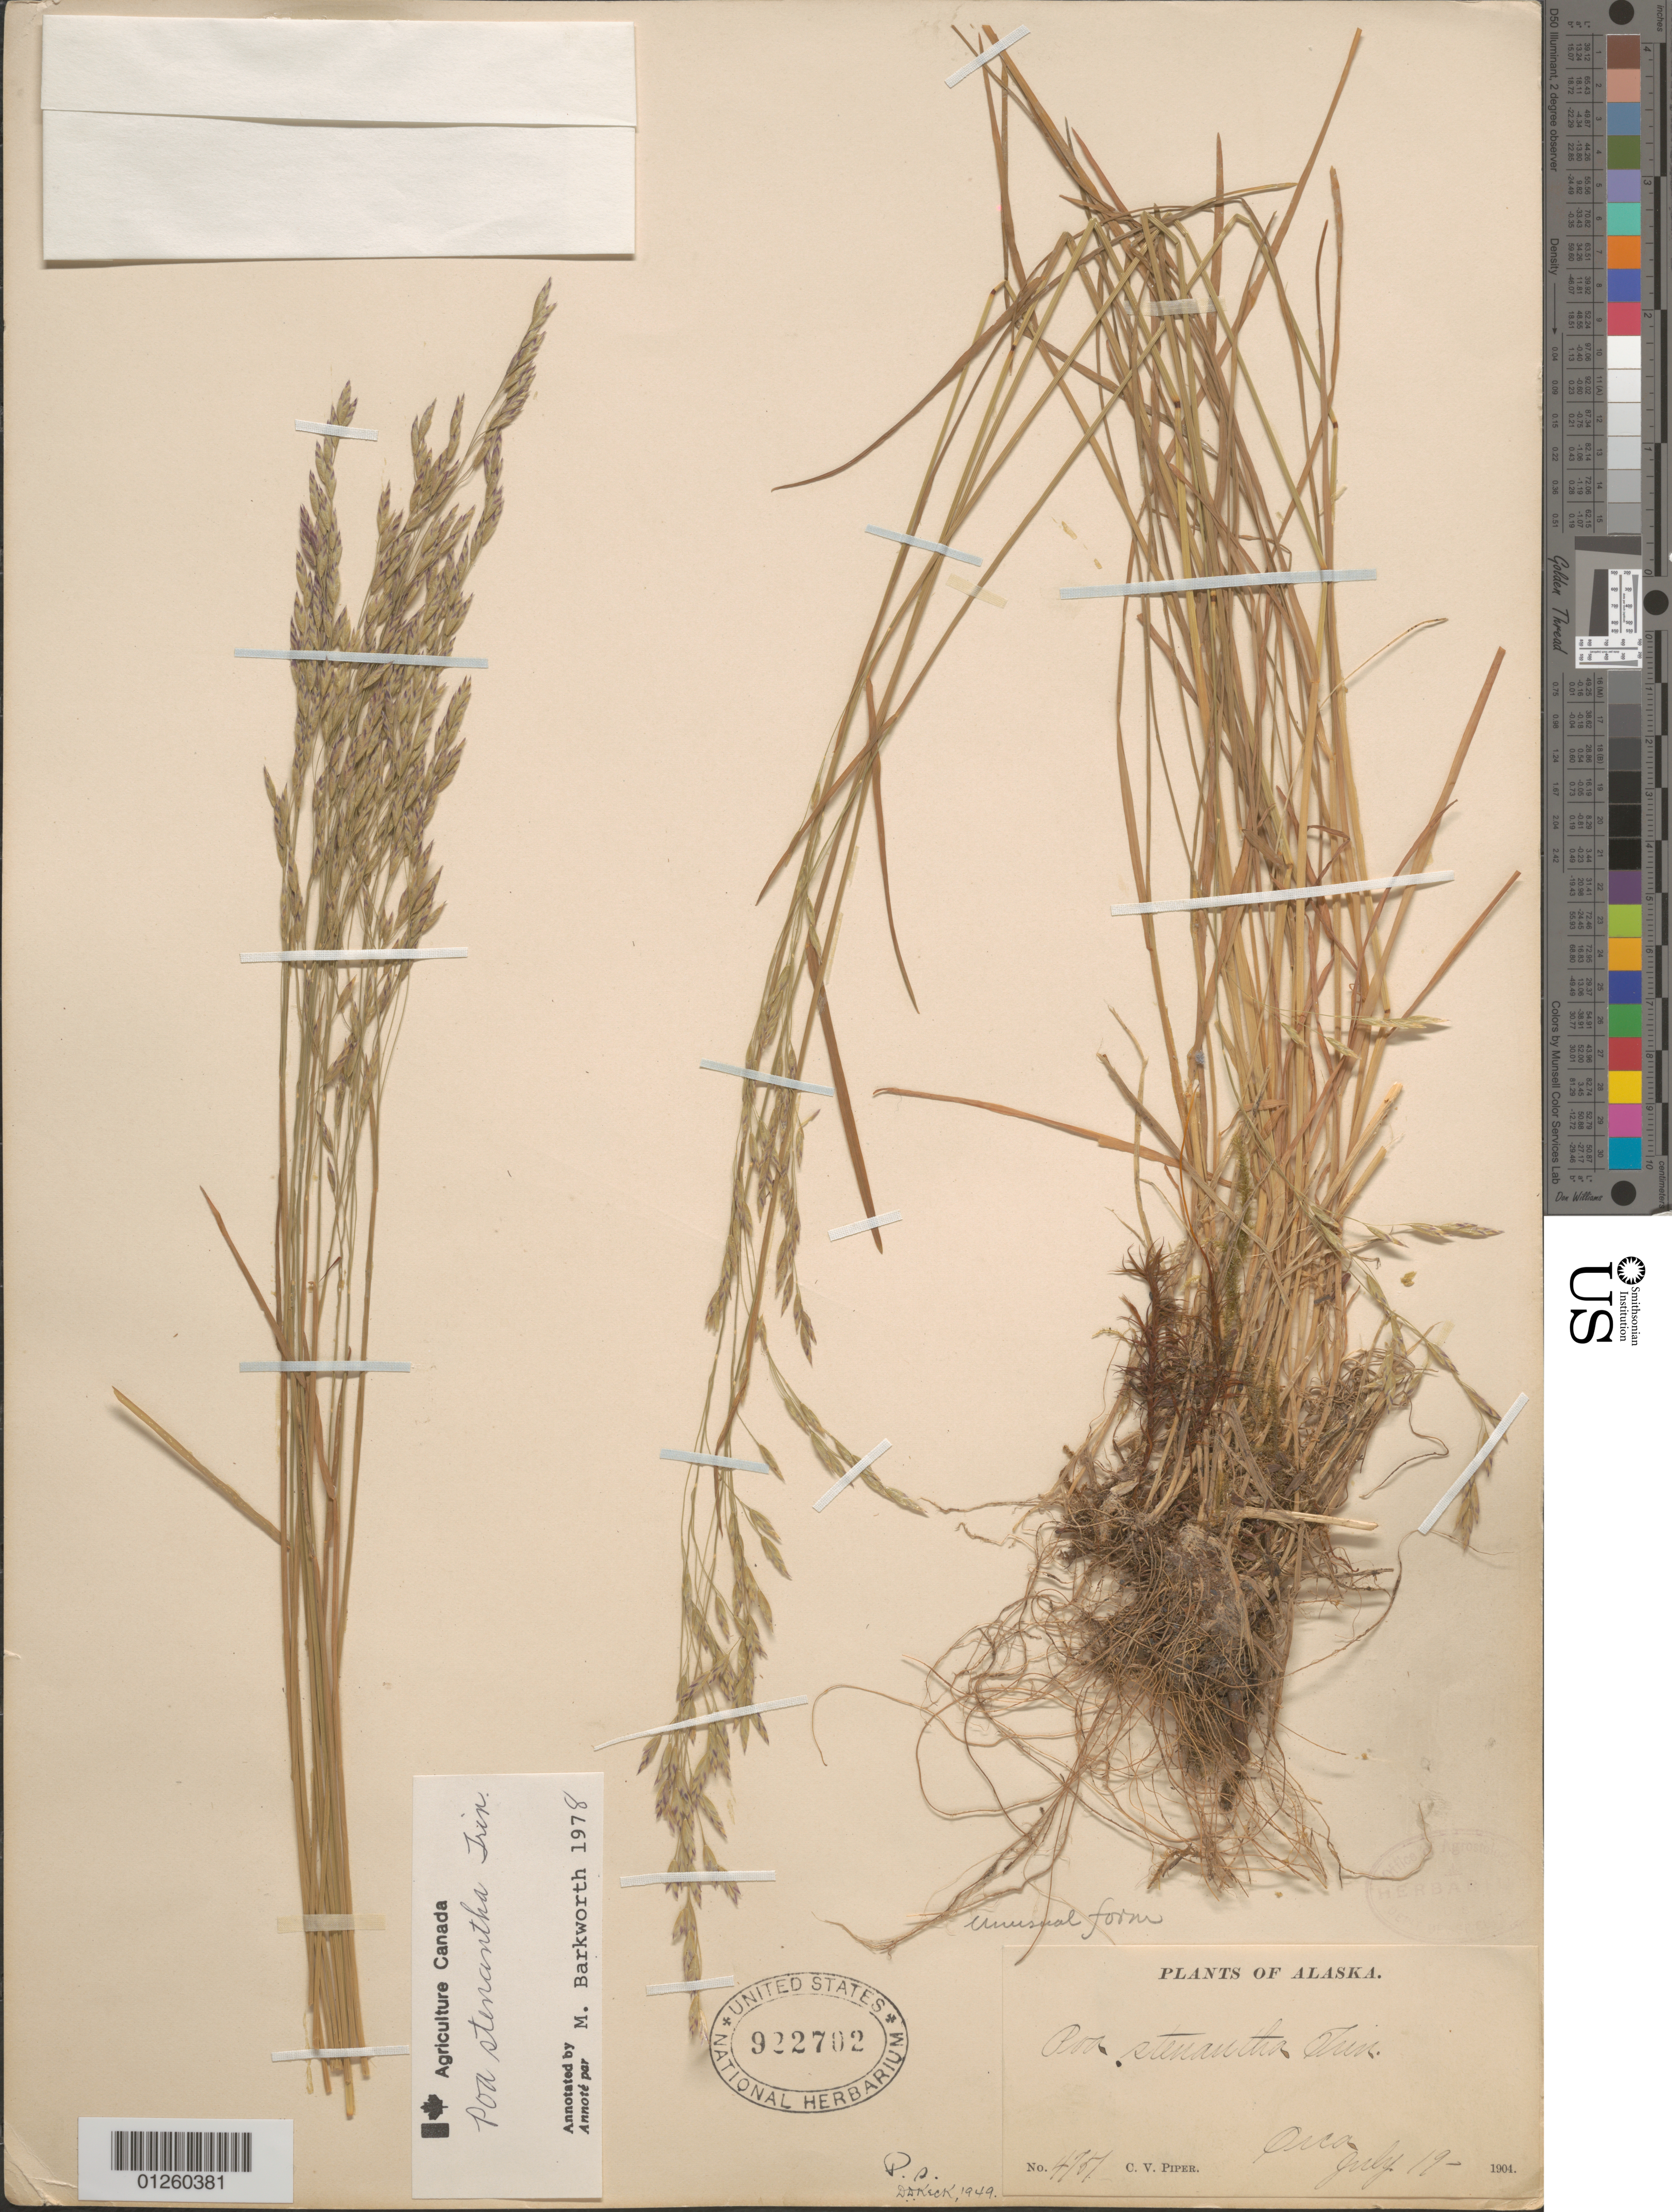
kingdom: Plantae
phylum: Tracheophyta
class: Liliopsida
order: Poales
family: Poaceae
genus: Poa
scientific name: Poa stenantha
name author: Trin.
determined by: Soreng, Robert J., Research Associate (BOT), Smithsonian Institution - National Museum of Natural History (UNITED STATES)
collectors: C. V. Piper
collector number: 4757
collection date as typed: July 19 - 1904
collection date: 1904-07-19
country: United States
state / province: Alaska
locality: Orca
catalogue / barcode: US 922702